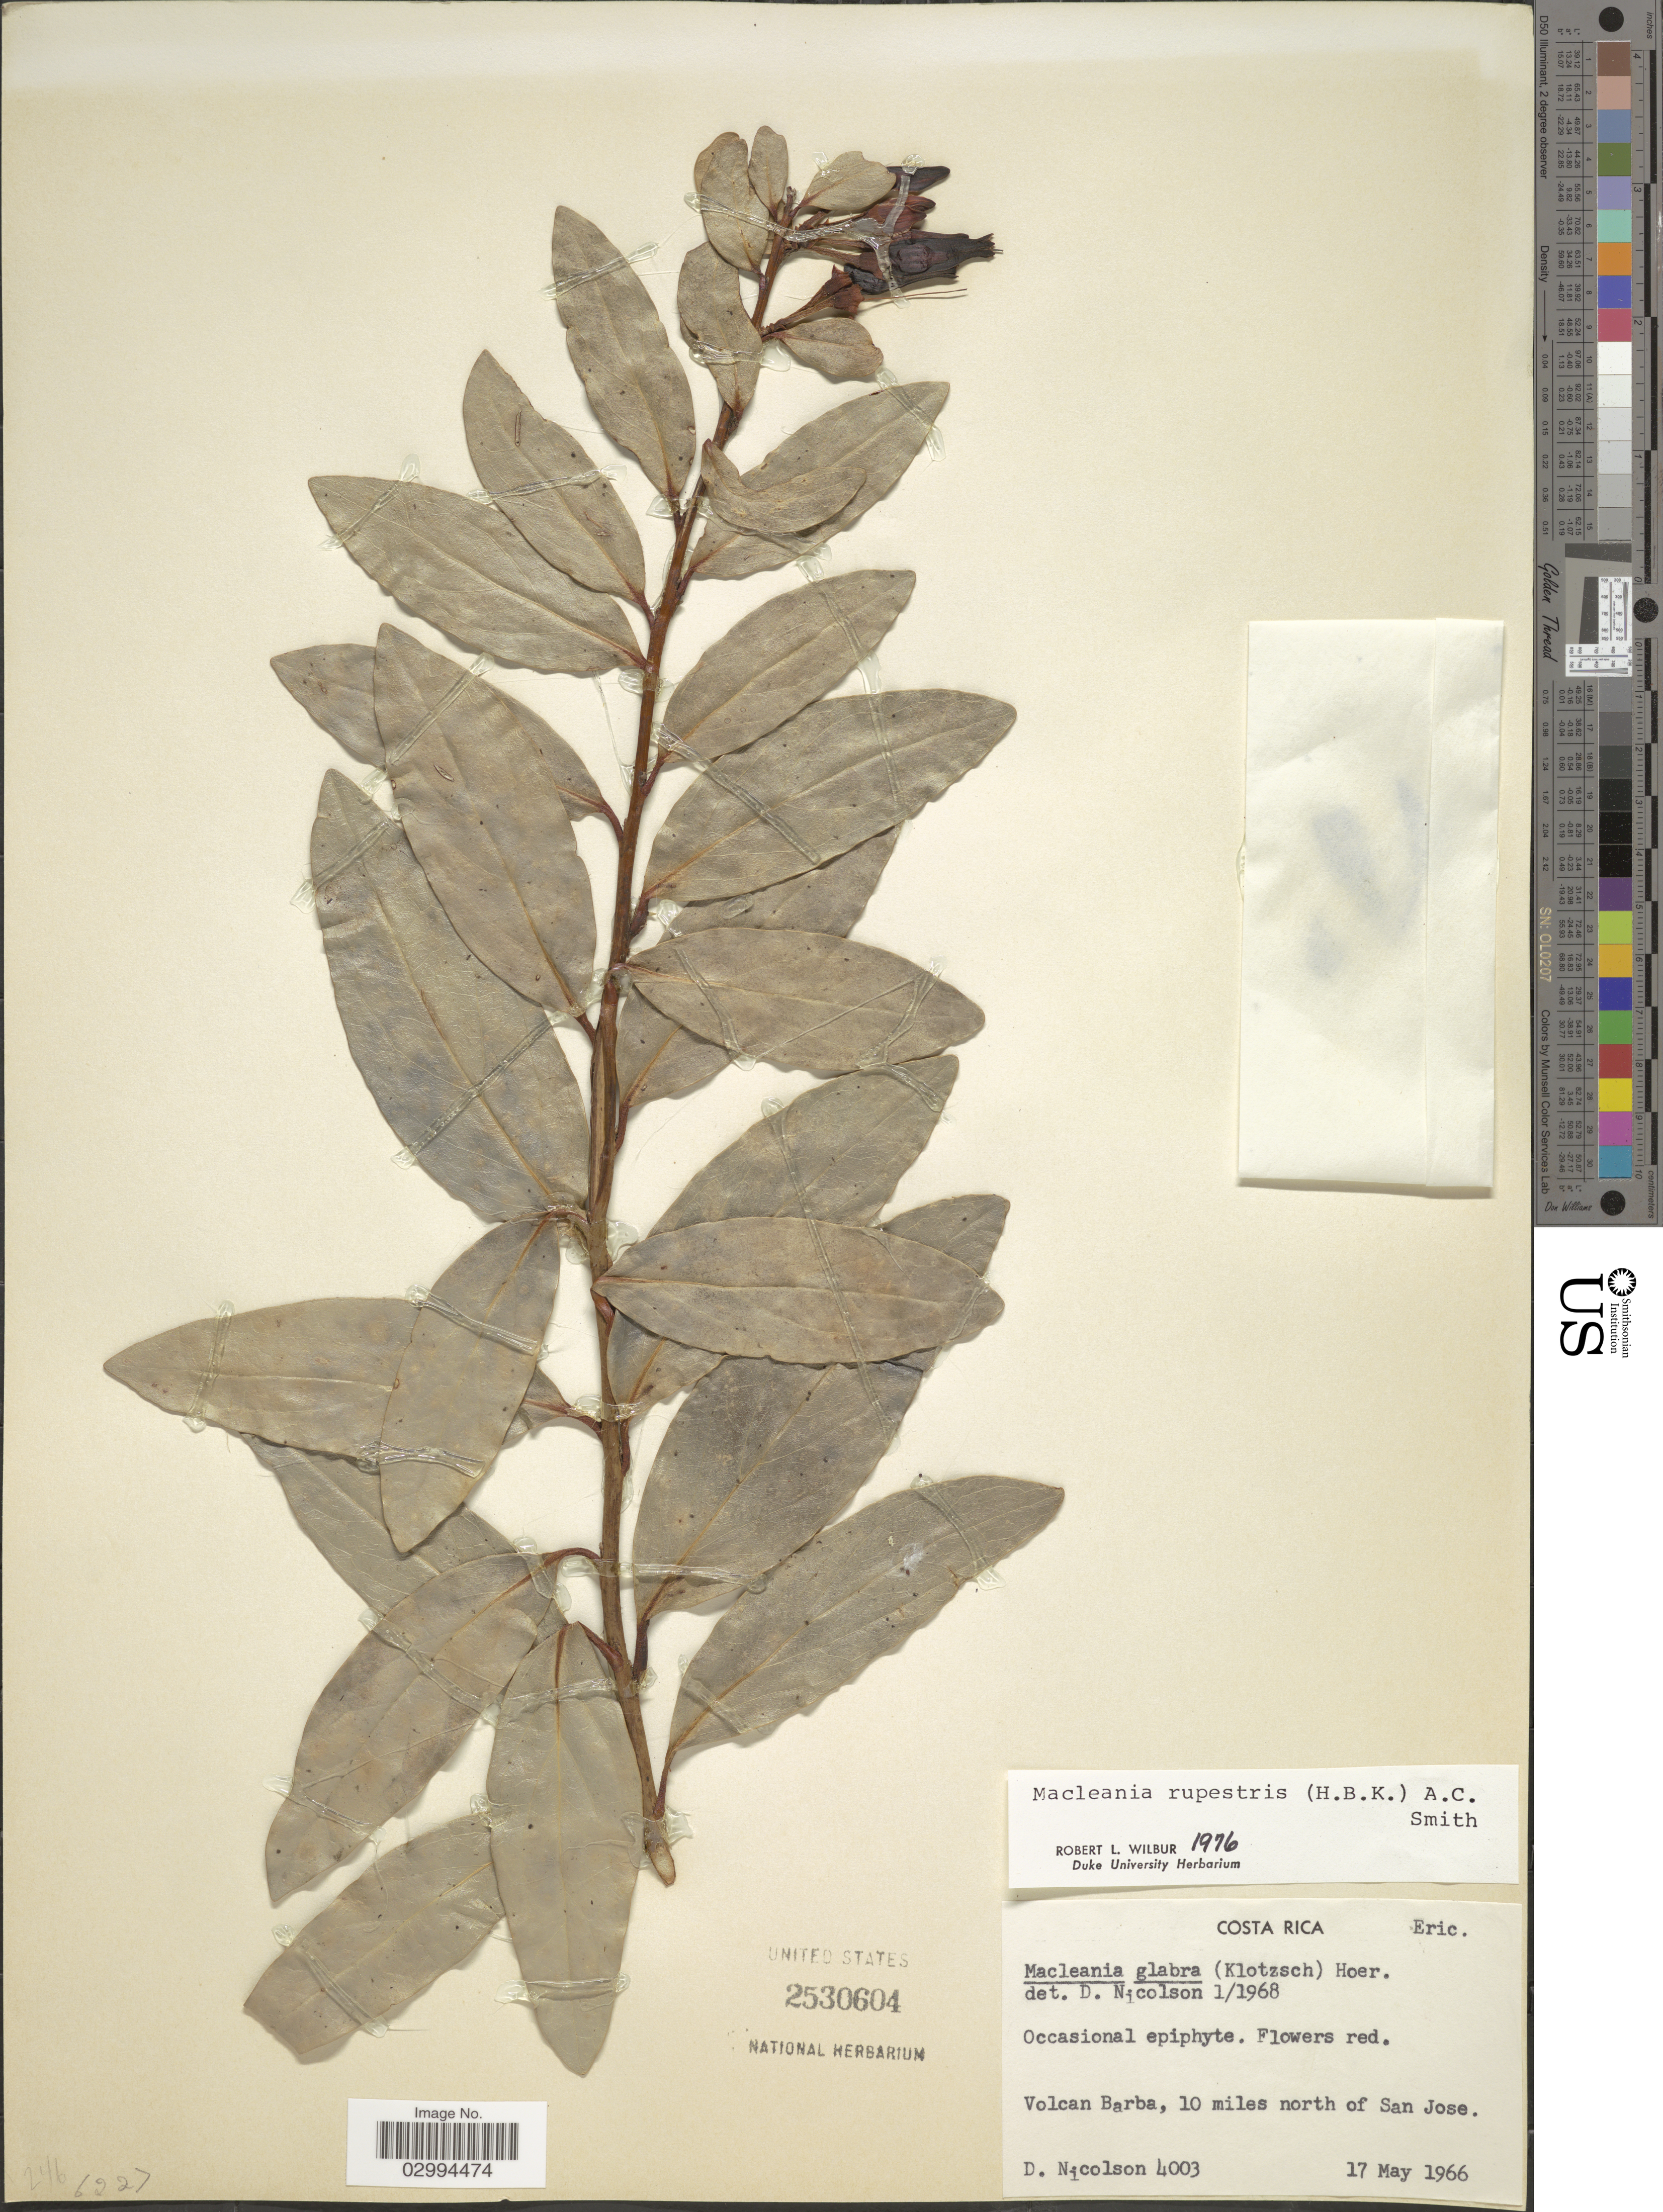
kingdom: Plantae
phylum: Tracheophyta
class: Magnoliopsida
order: Ericales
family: Ericaceae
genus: Macleania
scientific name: Macleania rupestris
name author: (Kunth) A.C. Sm.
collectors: D. H. Nicolson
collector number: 4003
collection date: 1966-05-17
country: Costa Rica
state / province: San José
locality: Volcan Barba, 10 miles north of San Jose.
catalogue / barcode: US 2530604